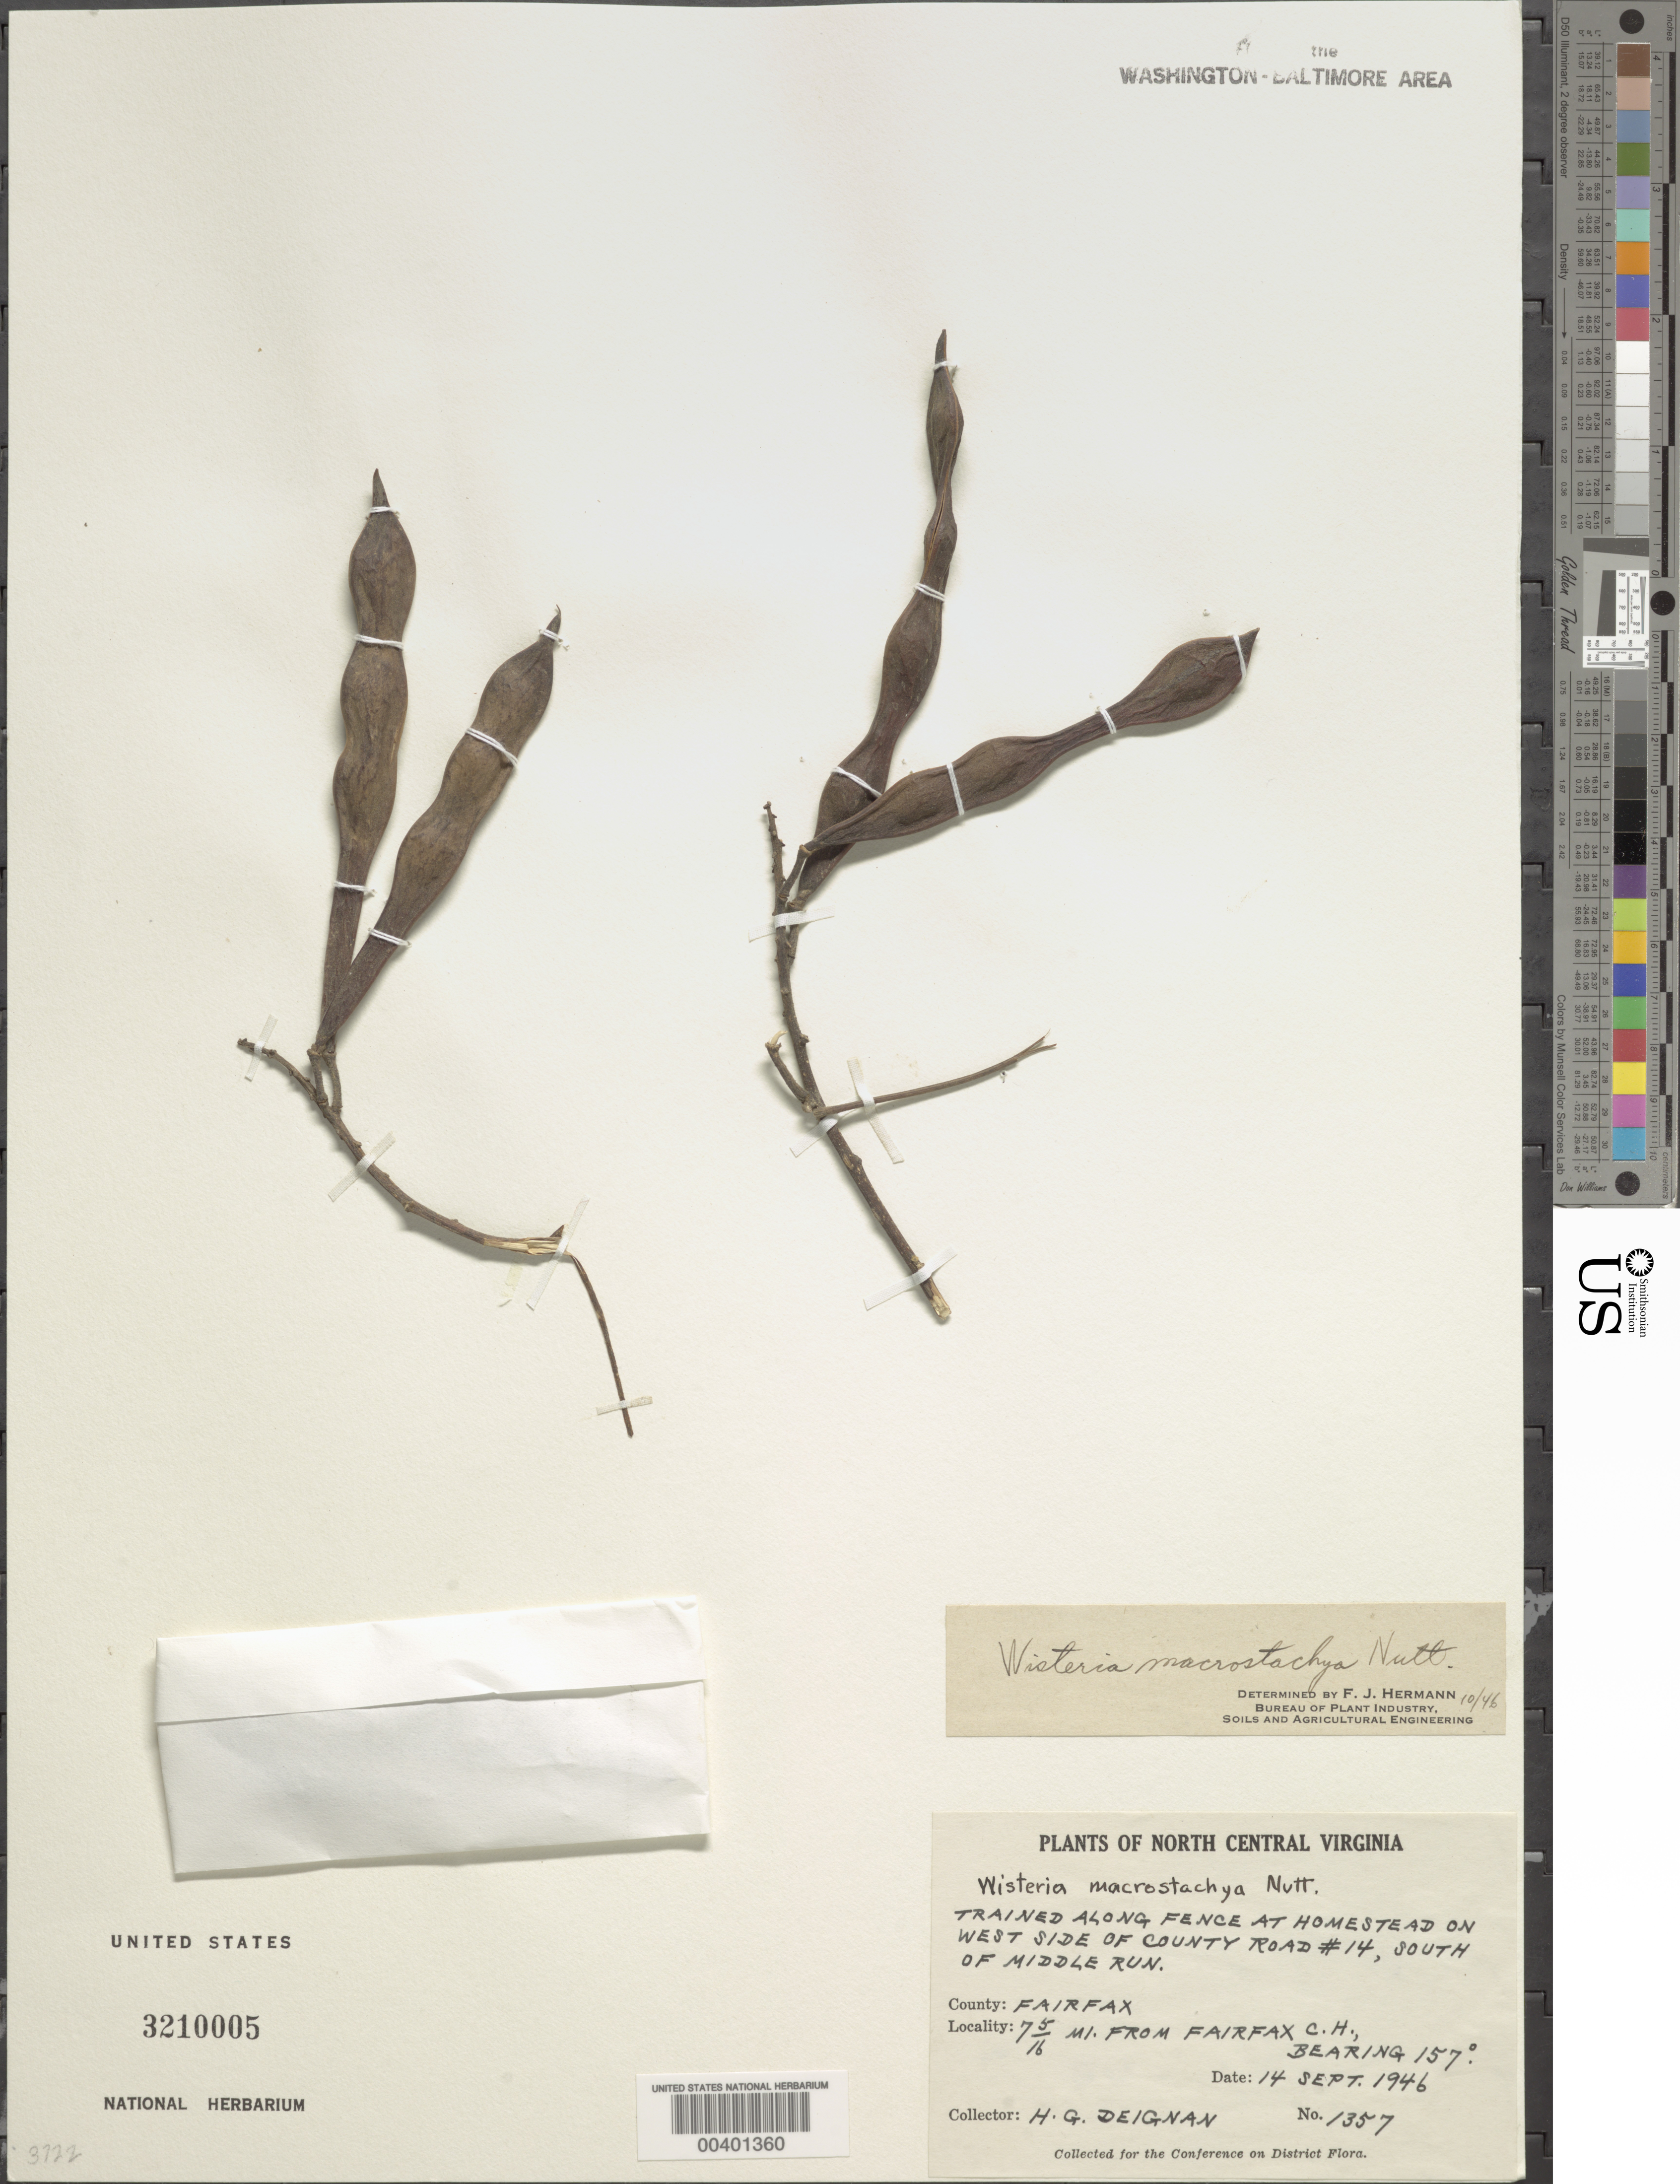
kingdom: Plantae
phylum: Tracheophyta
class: Magnoliopsida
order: Fabales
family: Fabaceae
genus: Wisteria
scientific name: Wisteria frutescens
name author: (L.) Poir.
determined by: Egan, Ashley N., (US), Smithsonian Institution - National Museum of Natural History (UNITED STATES)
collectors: H. Deignan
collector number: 1357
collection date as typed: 14 Sep 1946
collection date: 1946-09-14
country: United States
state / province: Virginia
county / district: Fairfax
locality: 7 5/16 mi. from Fairfax County Courthouse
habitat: Trained along fience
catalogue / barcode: US 3210005